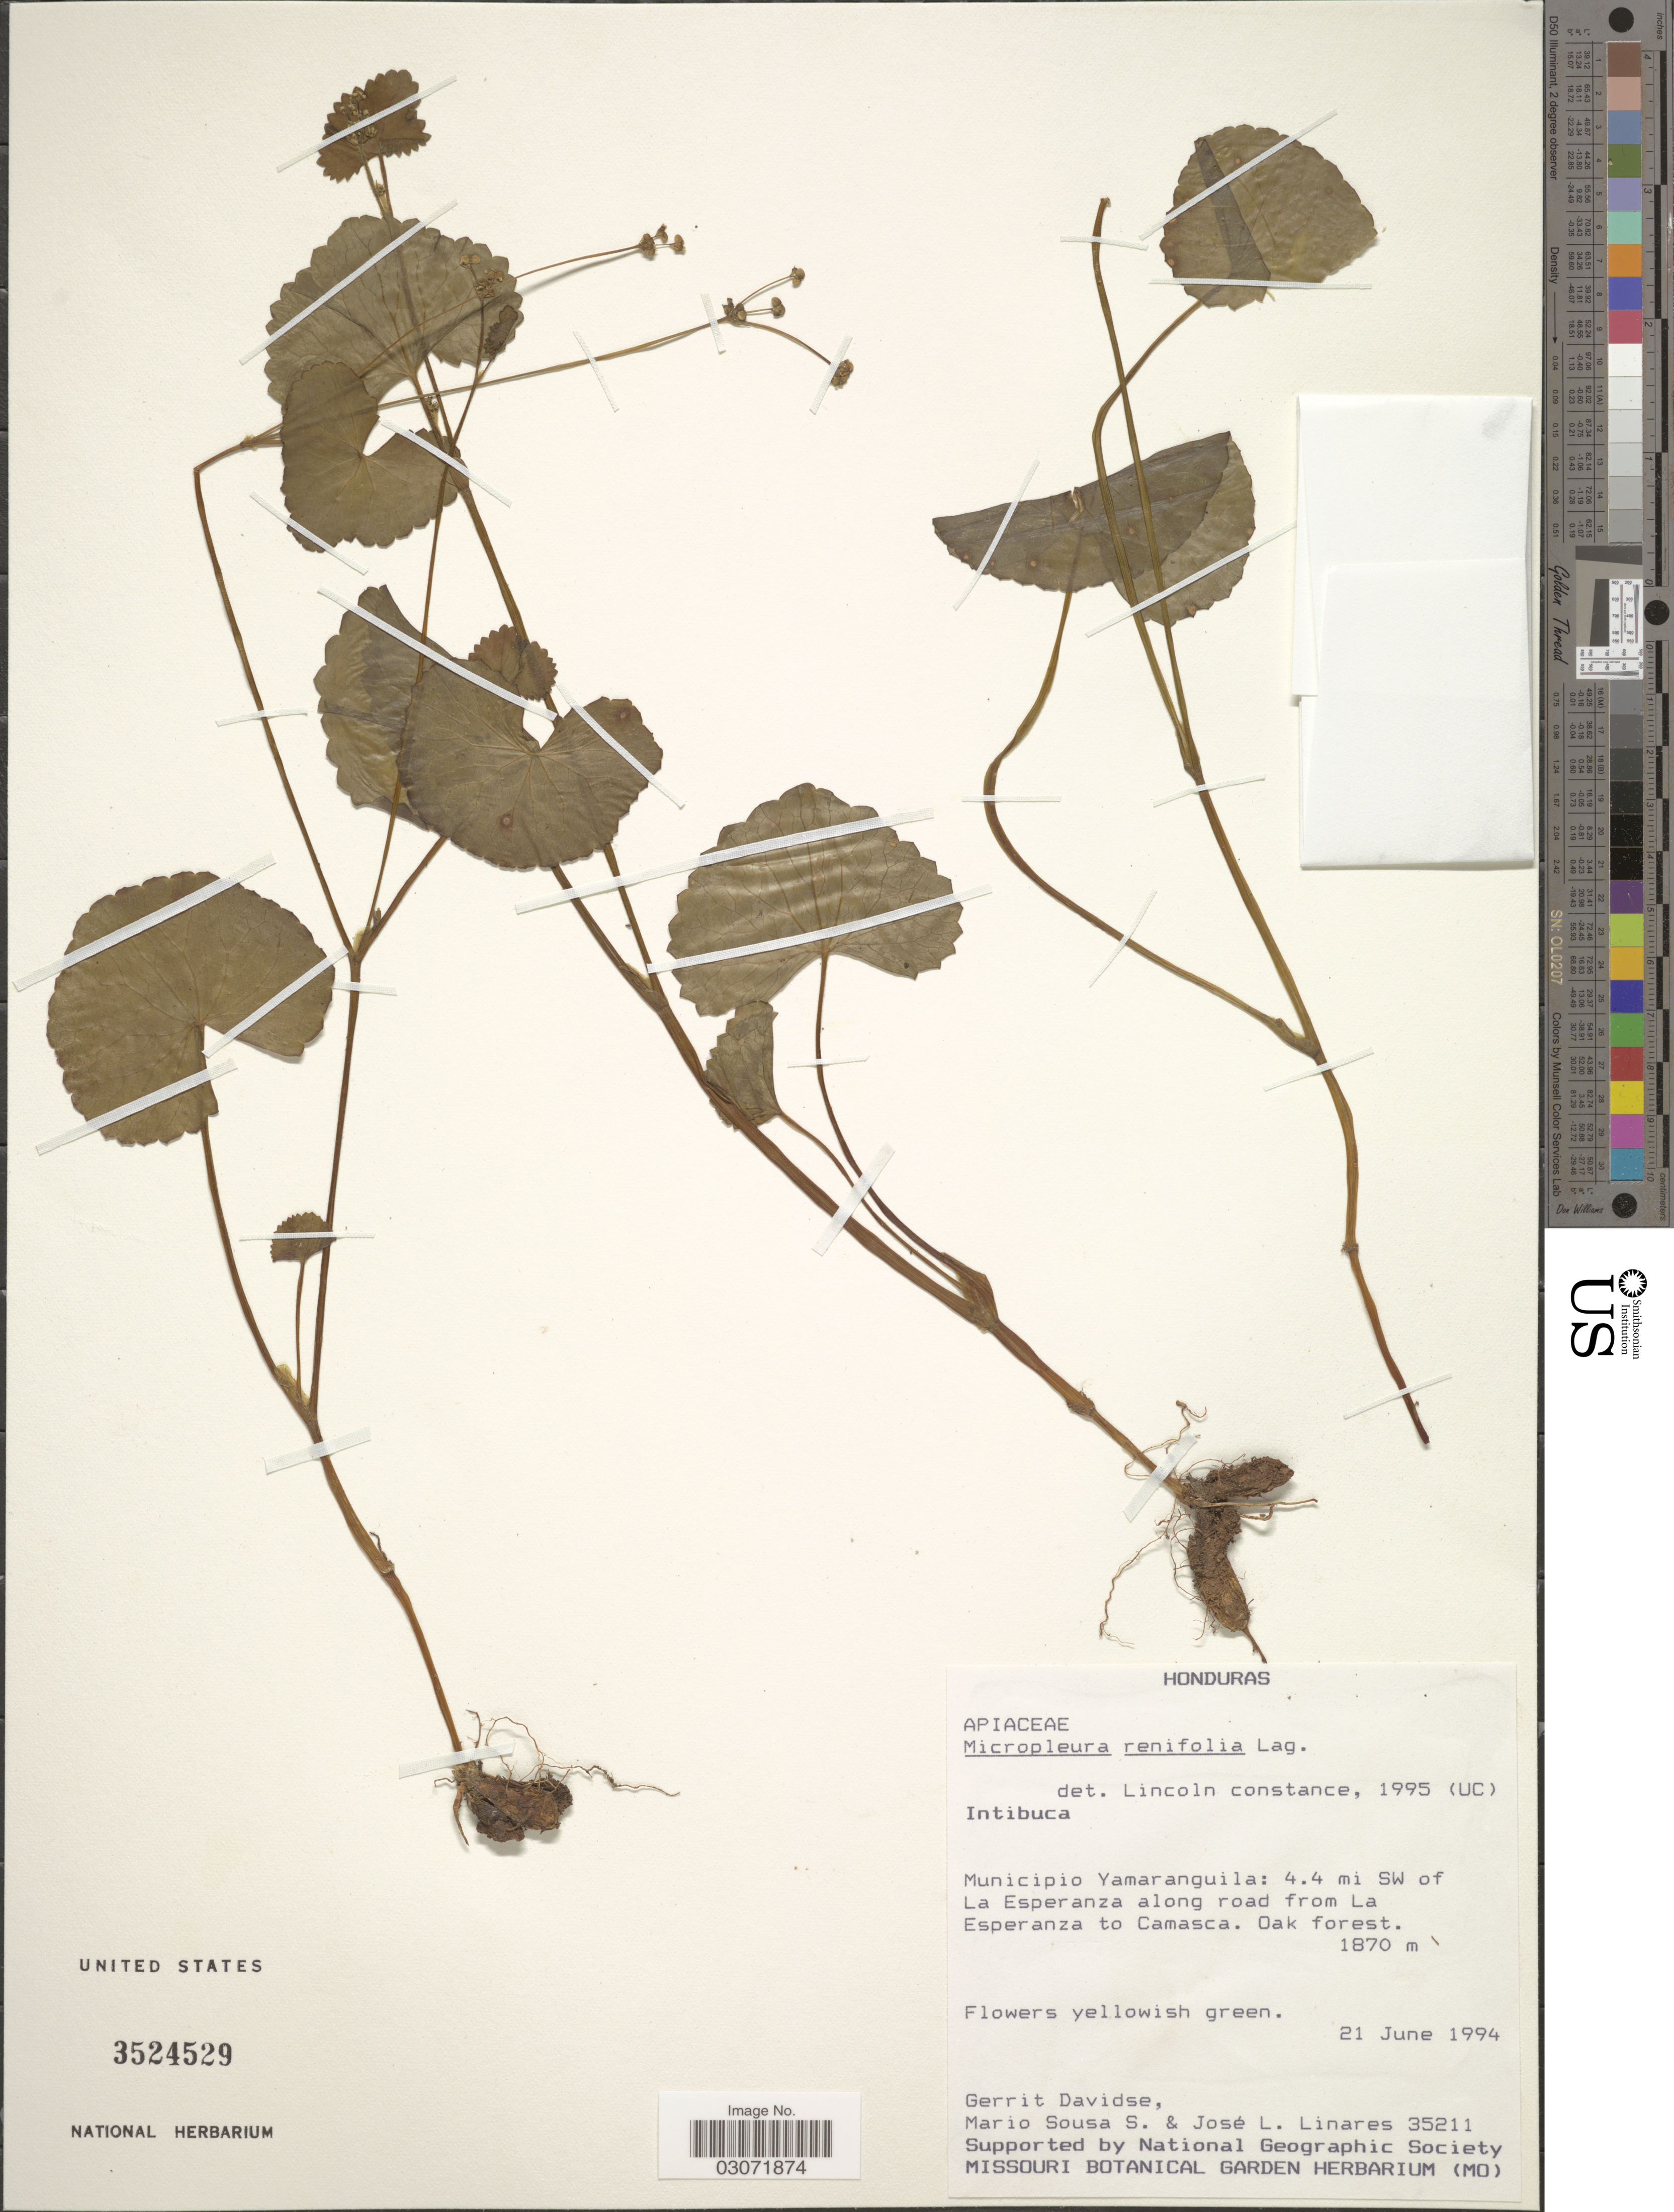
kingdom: Plantae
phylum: Tracheophyta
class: Magnoliopsida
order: Apiales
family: Apiaceae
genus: Micropleura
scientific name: Micropleura renifolia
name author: Lag.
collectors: G. Davidse, M. Sousa S. & J. Linares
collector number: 35211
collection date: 1994-06-21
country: Honduras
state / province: Intibuca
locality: Municipio Yamaranguila: 4.4 mi SW of La Esperanza along road from La Esperanza to Camasca.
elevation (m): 1870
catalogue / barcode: US 3524529